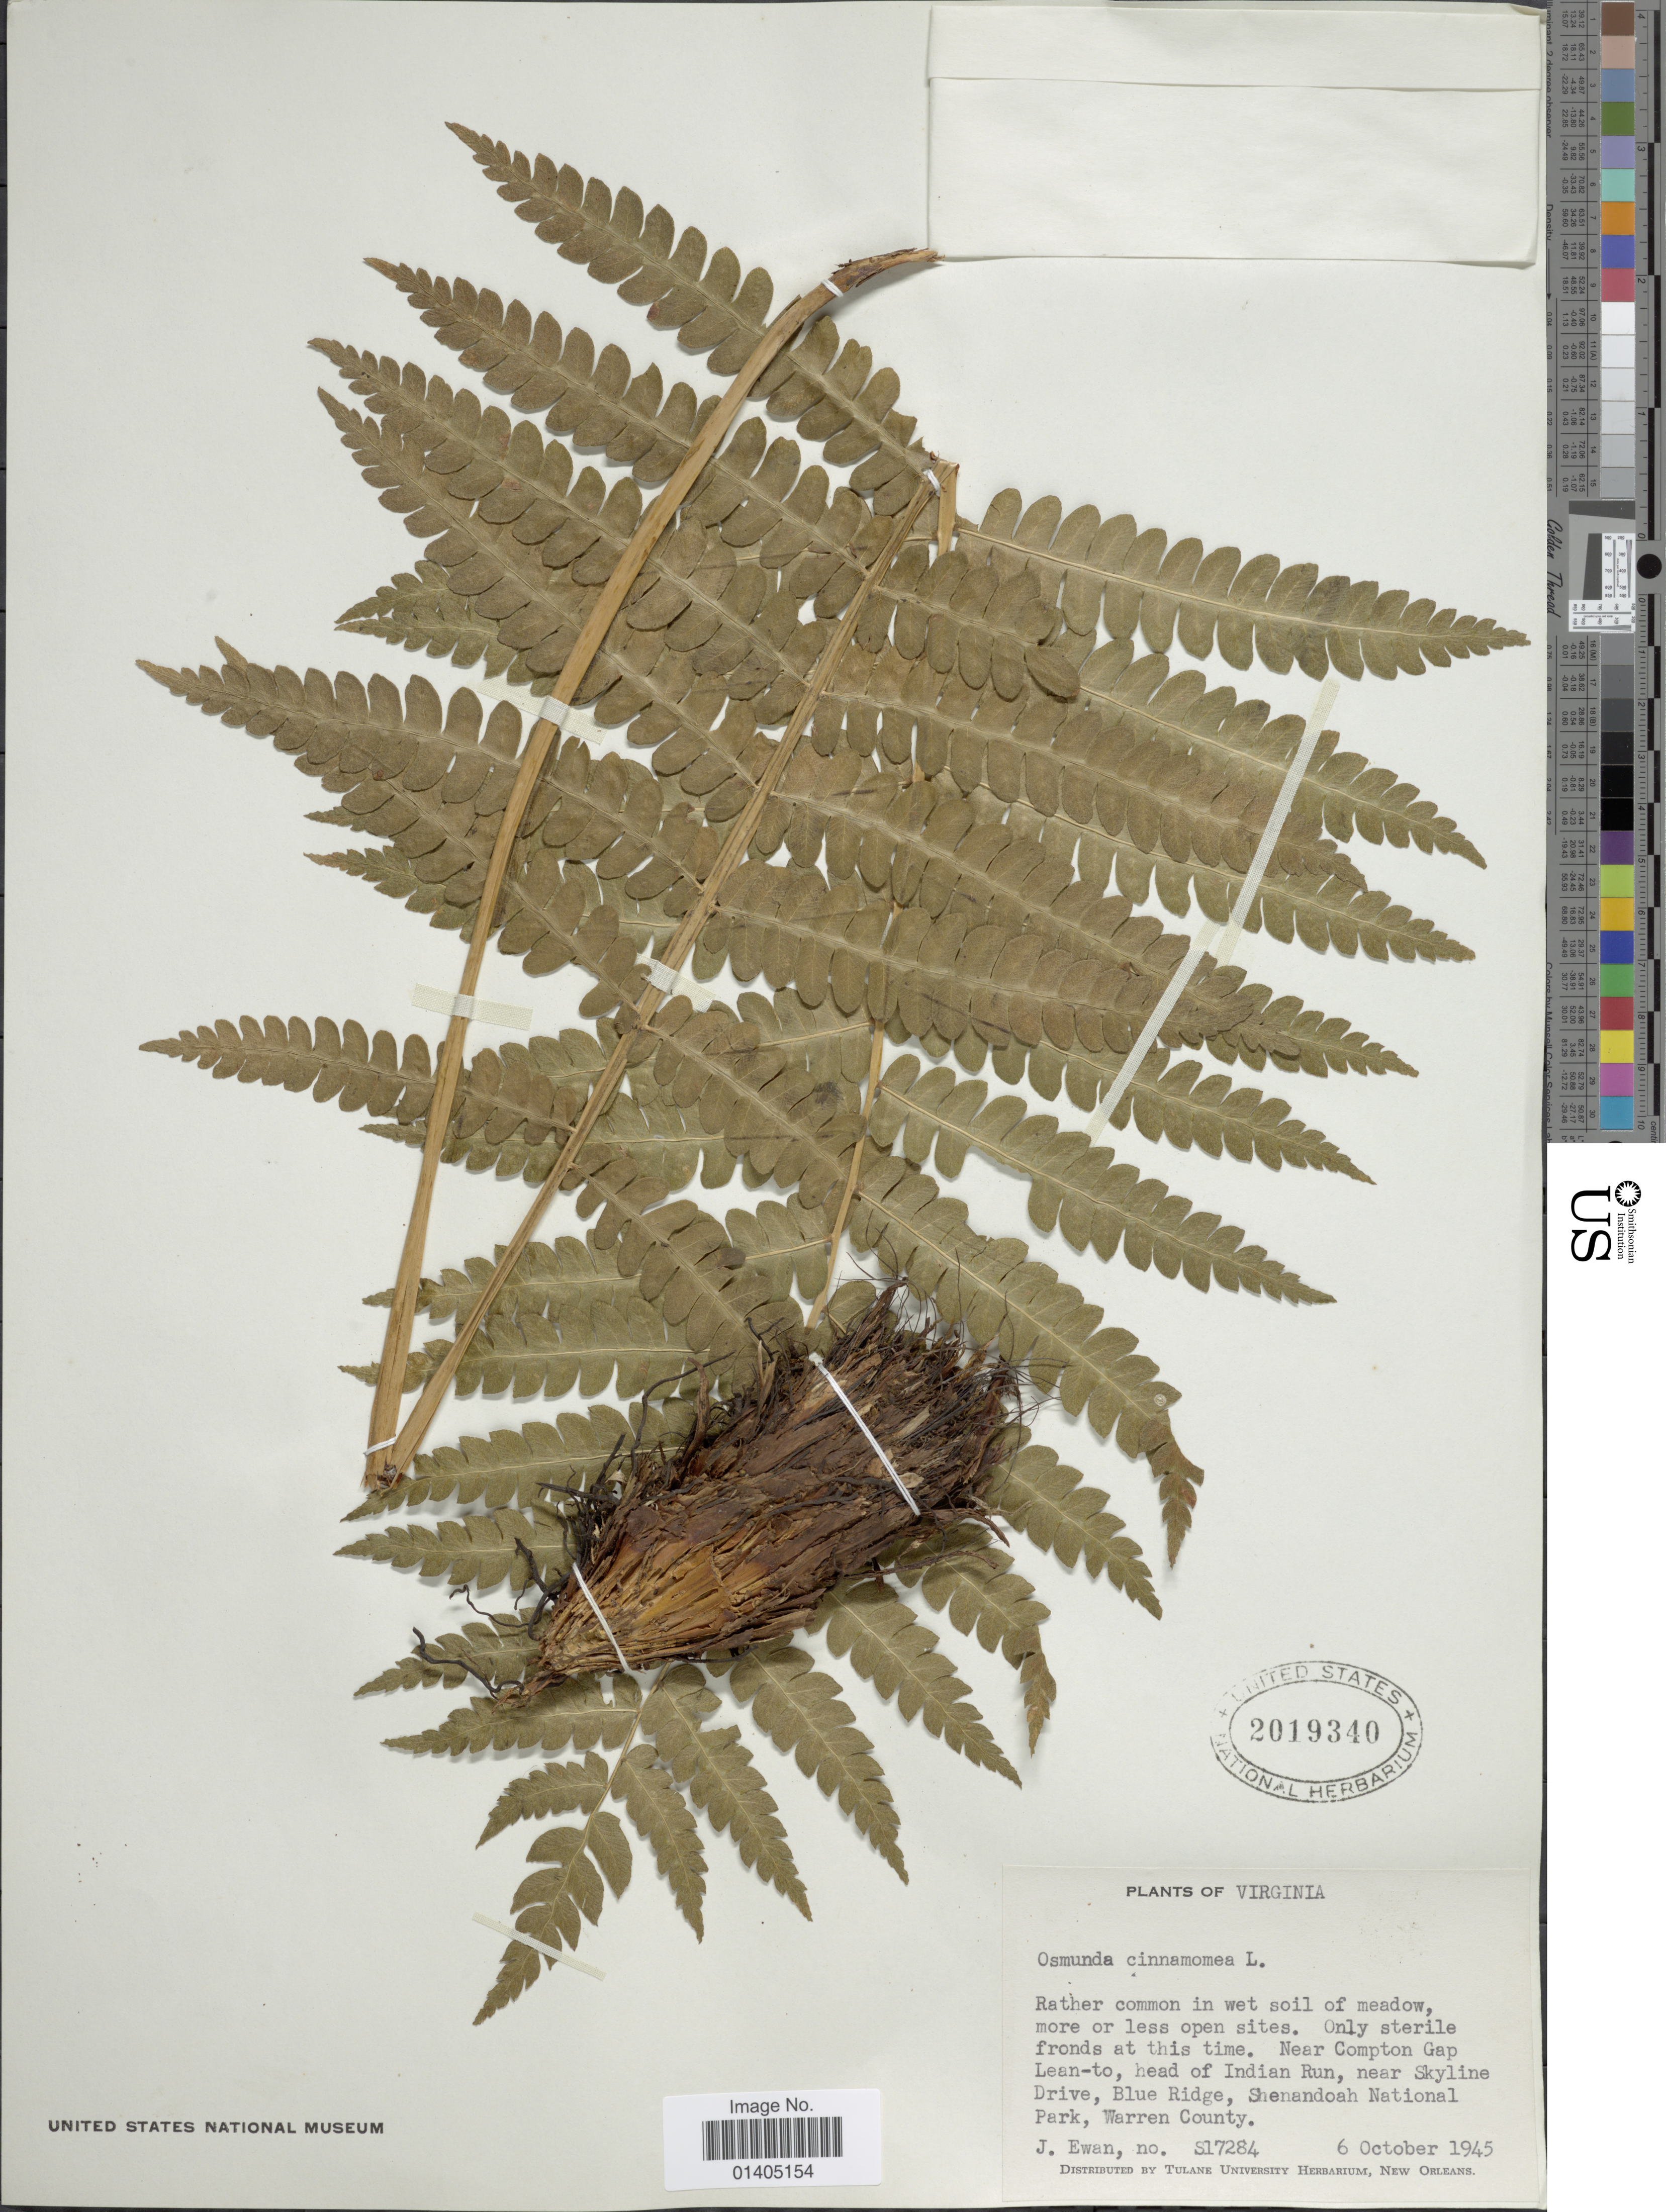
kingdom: Plantae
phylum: Tracheophyta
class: Polypodiopsida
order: Osmundales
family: Osmundaceae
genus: Osmundastrum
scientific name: Osmundastrum cinnamomeum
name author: (L.) C. Presl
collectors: J. A. Ewan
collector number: S17284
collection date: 1945-10-06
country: United States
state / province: Virginia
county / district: Warren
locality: Near Compton Gap Lean-to, head of Indian Run, near Skyline Drive, Blue Ridge, Shenandoah National Park, Warren County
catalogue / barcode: US 2019340